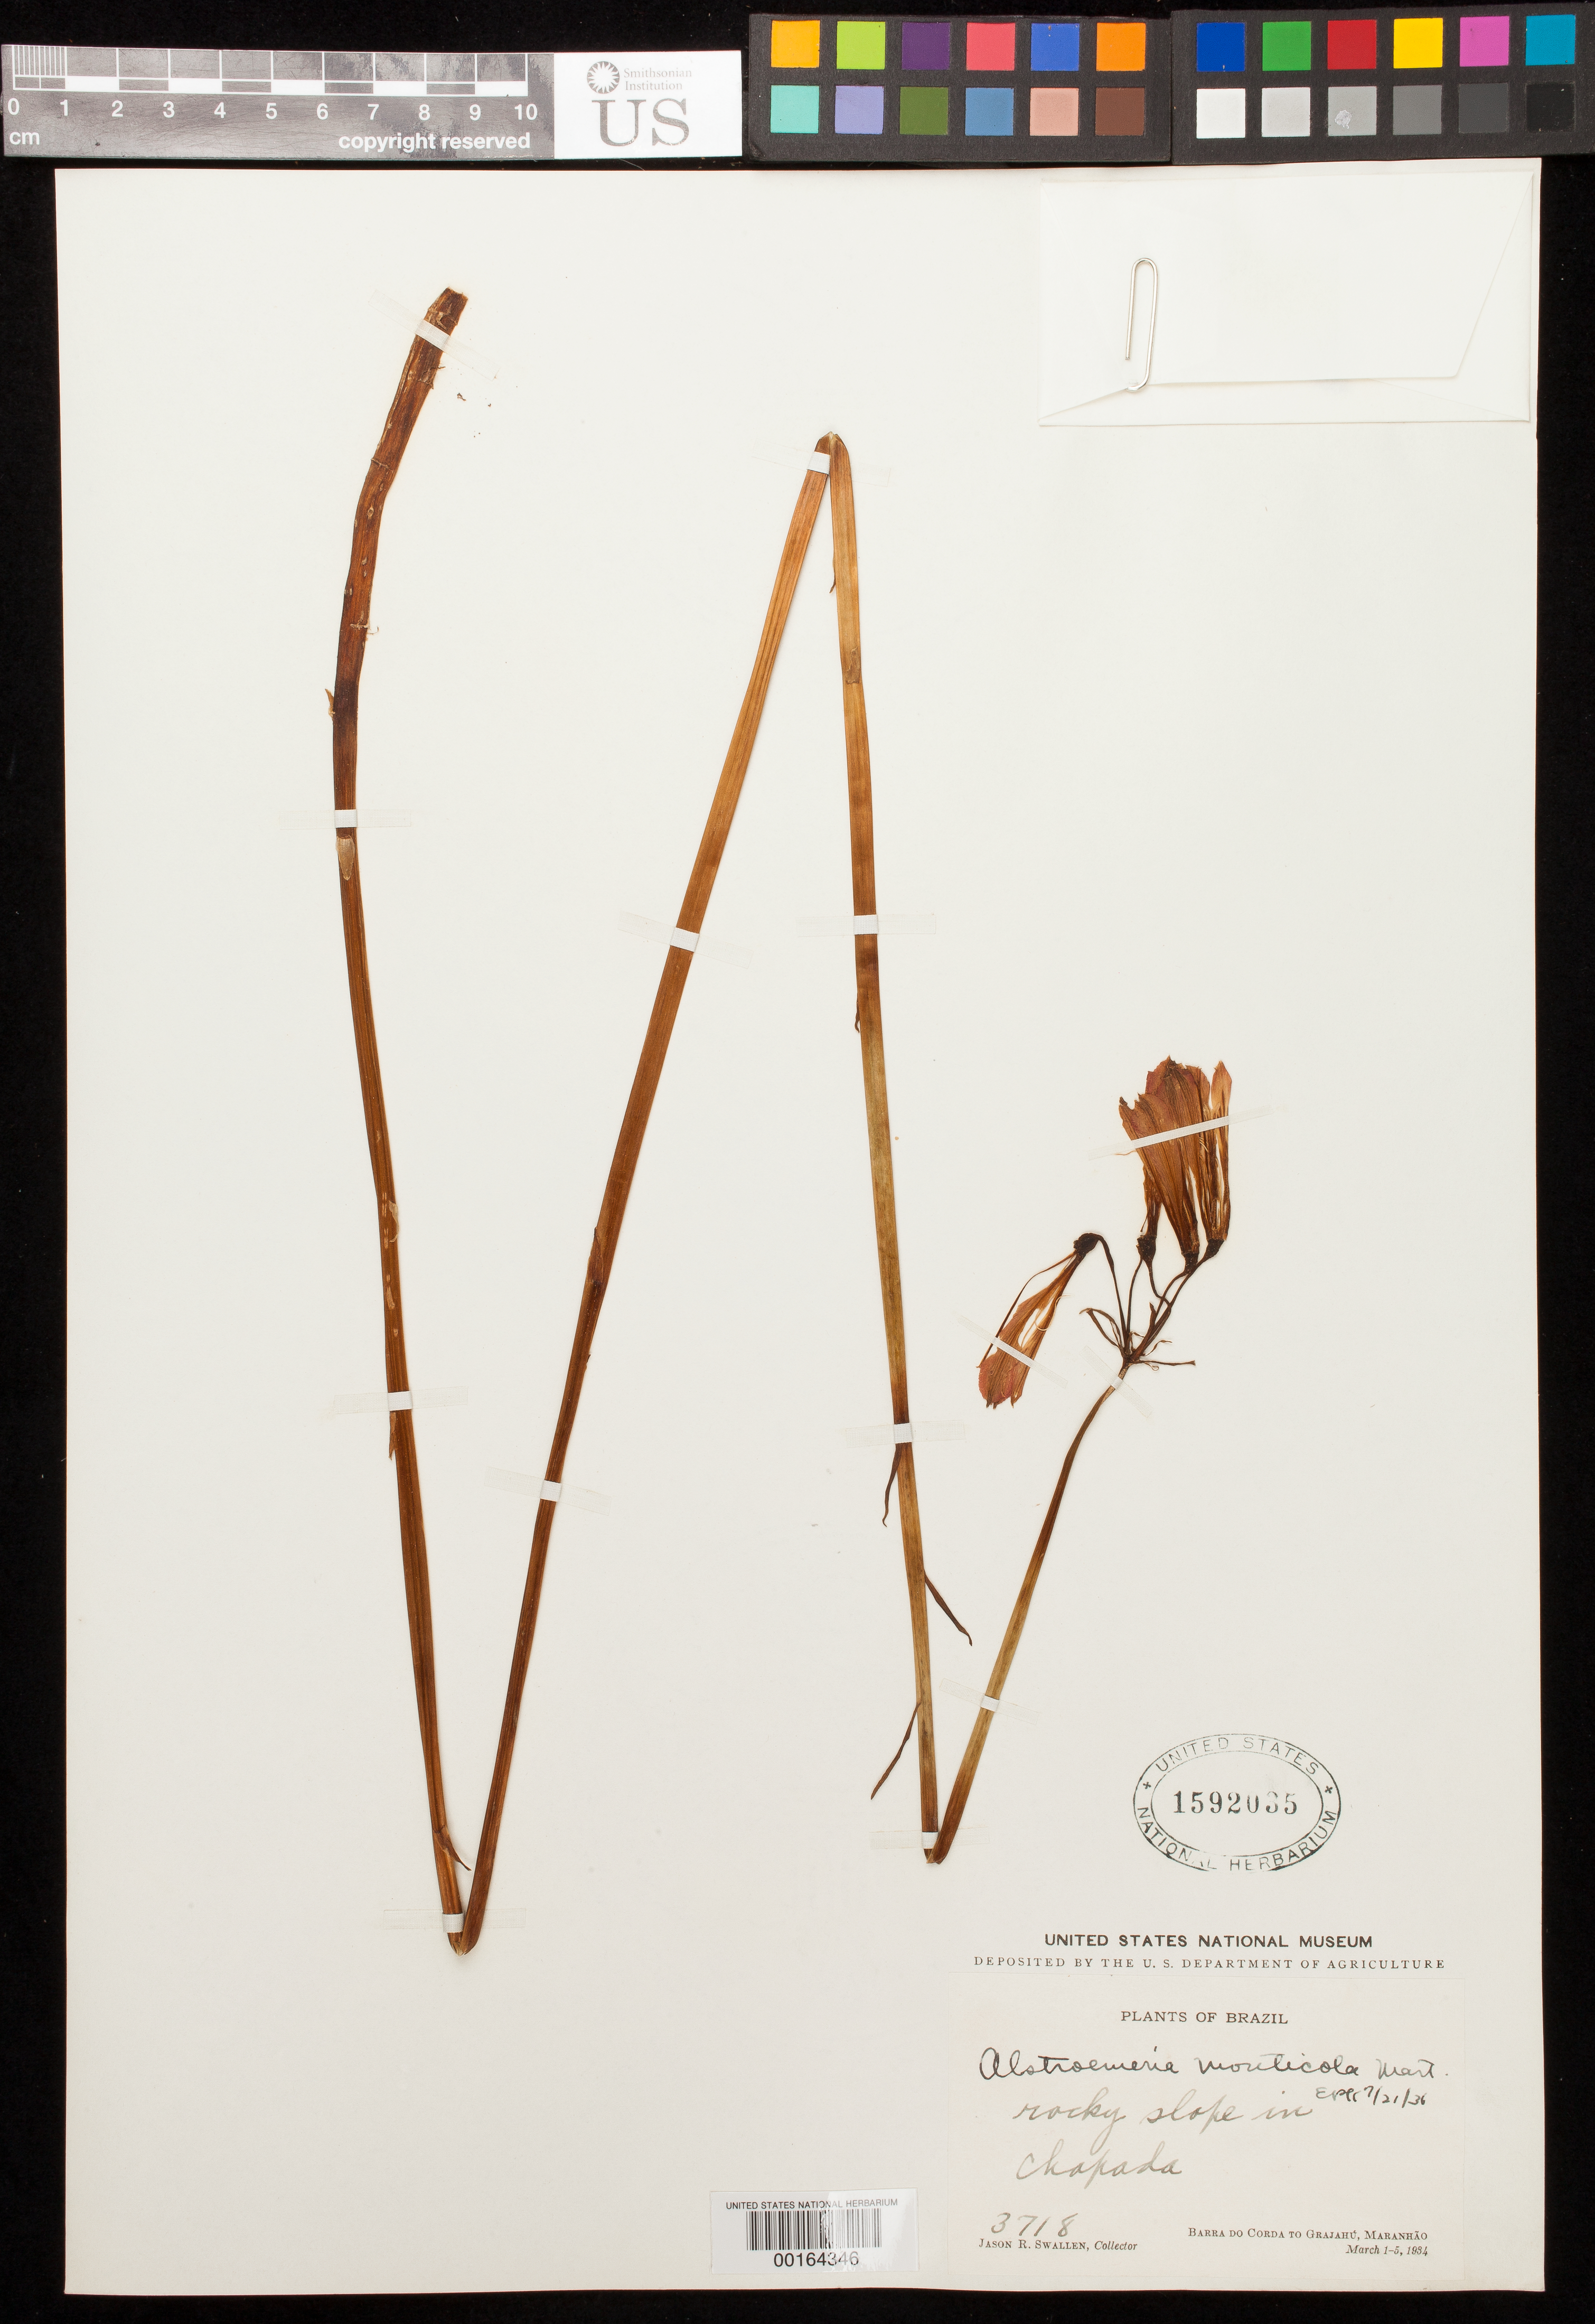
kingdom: Plantae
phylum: Tracheophyta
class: Liliopsida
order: Liliales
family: Alstroemeriaceae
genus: Alstroemeria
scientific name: Alstroemeria monticola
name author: Mart.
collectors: J. R. Swallen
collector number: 3718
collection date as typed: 01 Mar 1934 to 05 Mar 1934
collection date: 1934-03-01/1934-03-05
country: Brazil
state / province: Maranhão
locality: Chapada; barra do corda to grajahu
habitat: Rocky slope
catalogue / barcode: US 1592035